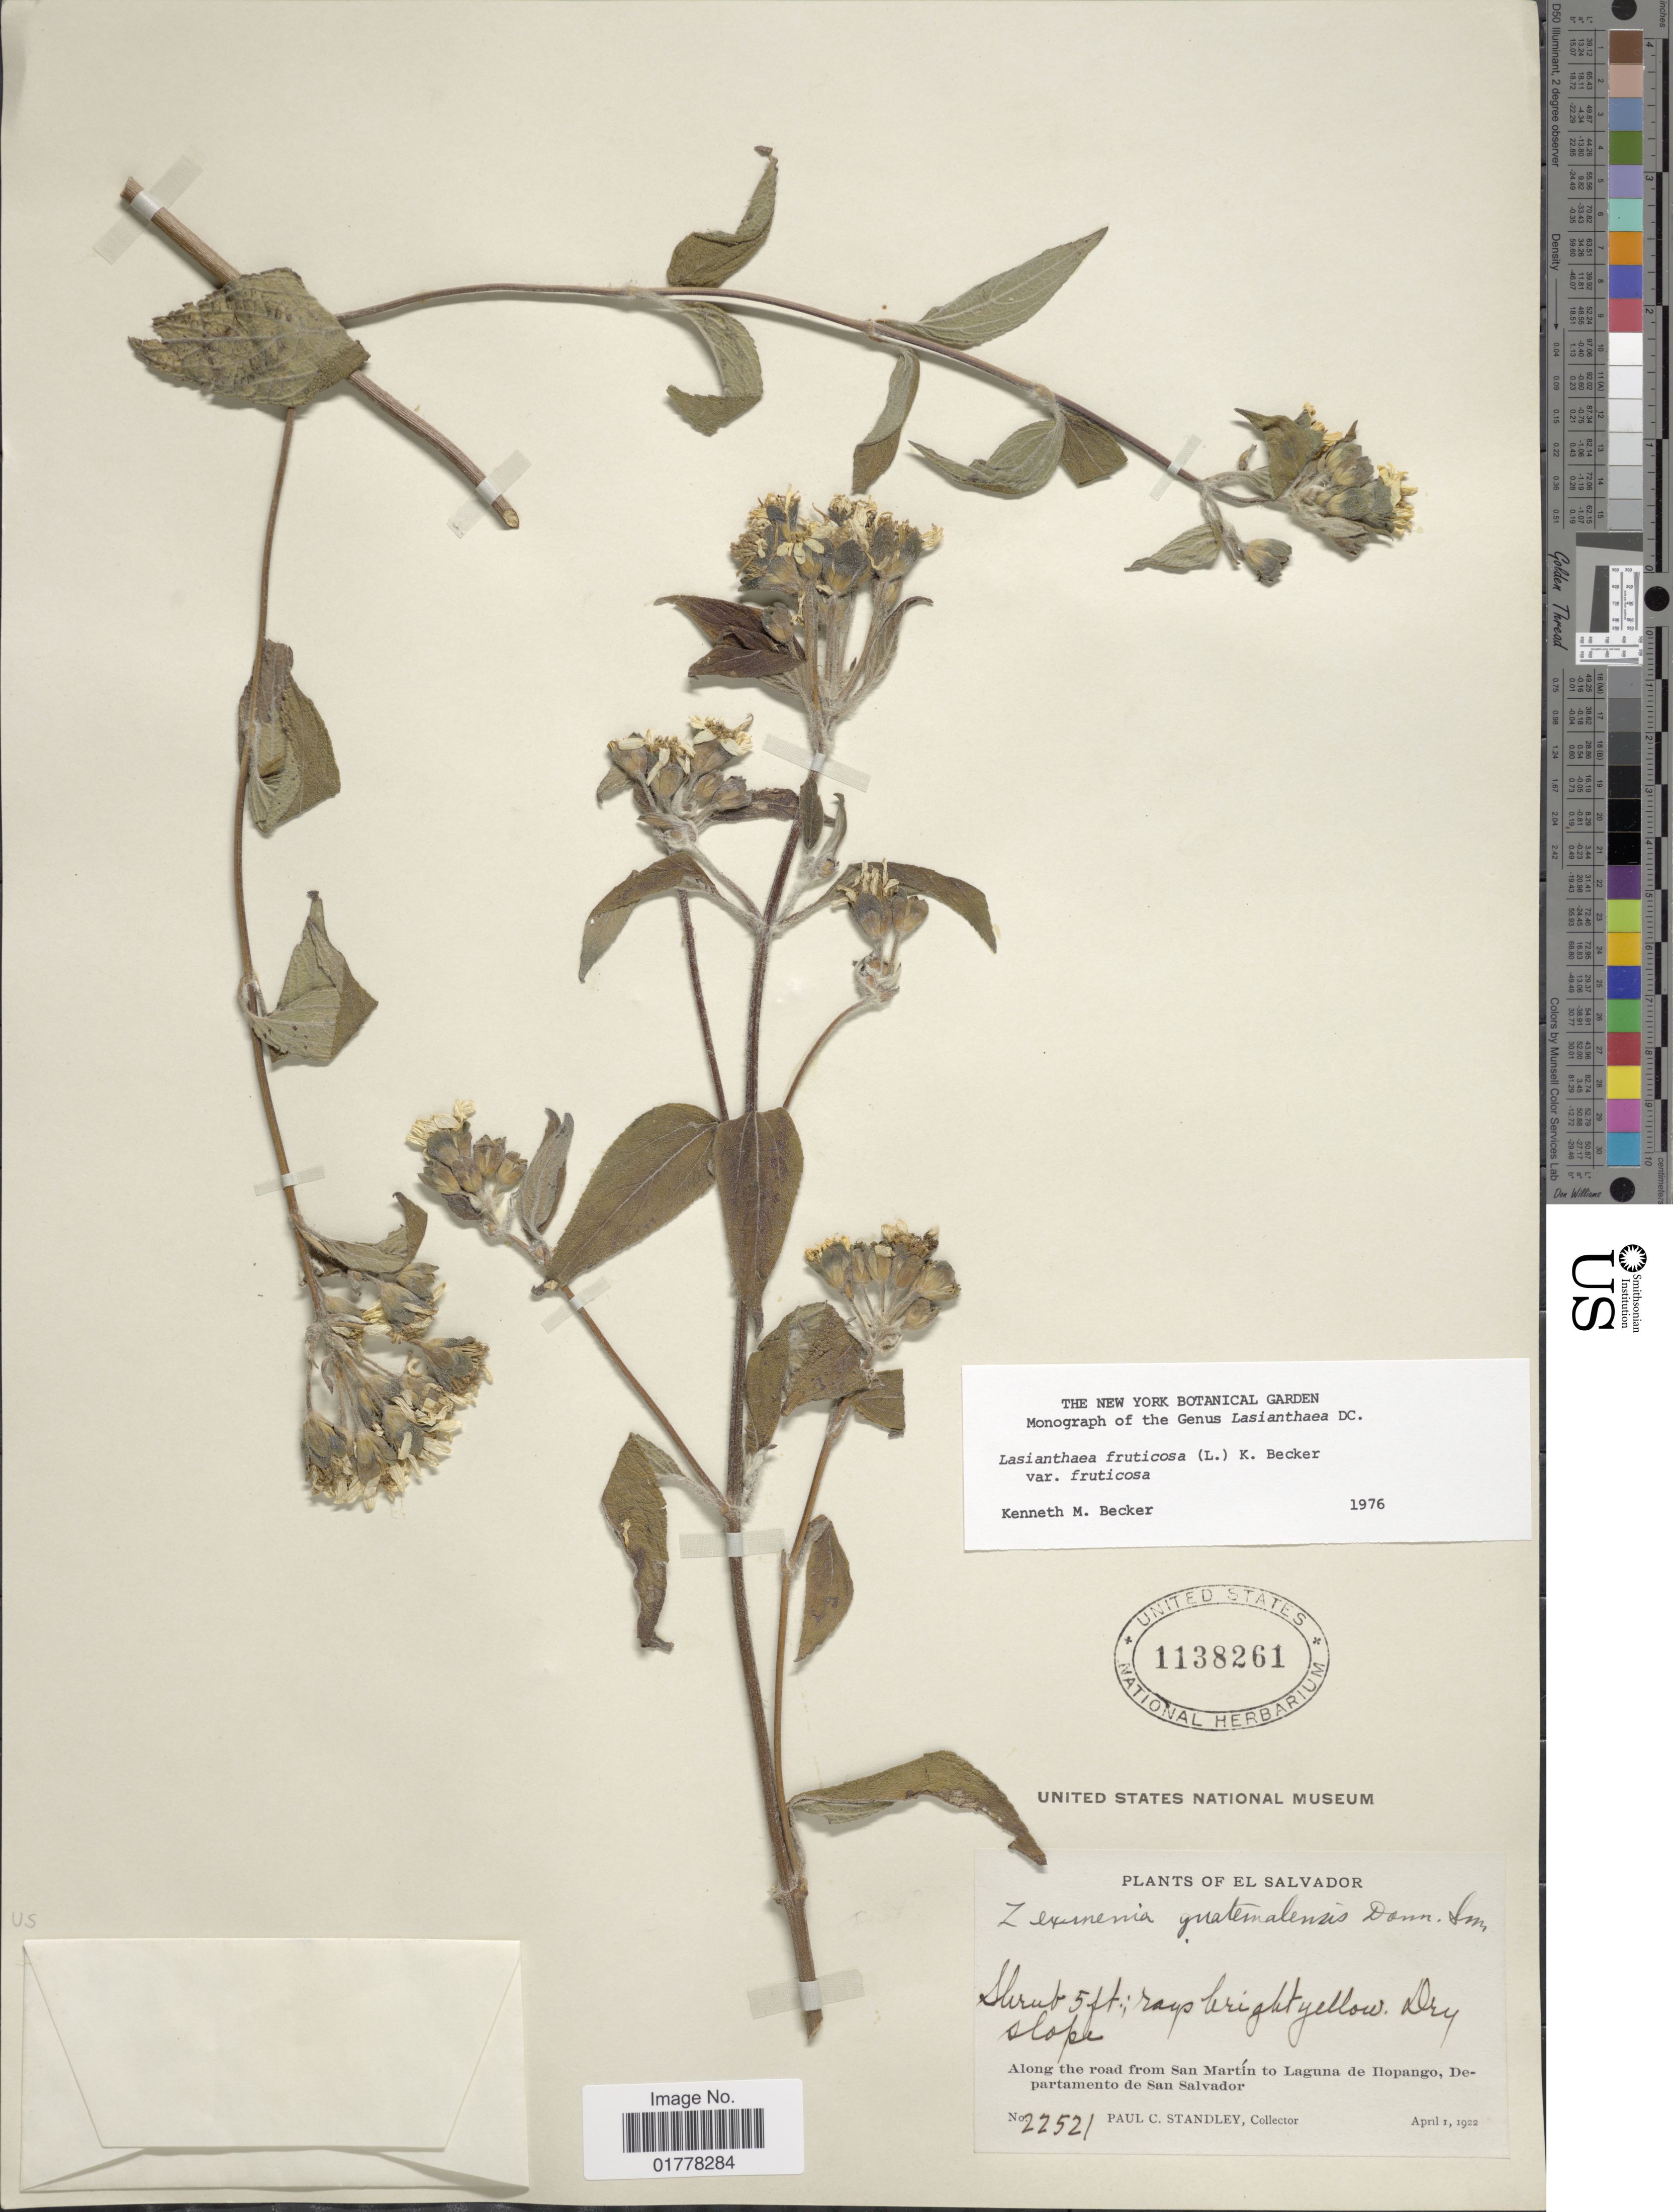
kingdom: Plantae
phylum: Tracheophyta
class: Magnoliopsida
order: Asterales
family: Asteraceae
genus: Lasianthaea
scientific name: Lasianthaea fruticosa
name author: (L.) K.M. Becker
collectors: P. C. Standley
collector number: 22521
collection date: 1922-04-01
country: El Salvador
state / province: San Salvador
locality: Along the road from San Martín to Laguna de Hopango, Departamento de San Salvador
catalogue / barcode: US 1138261